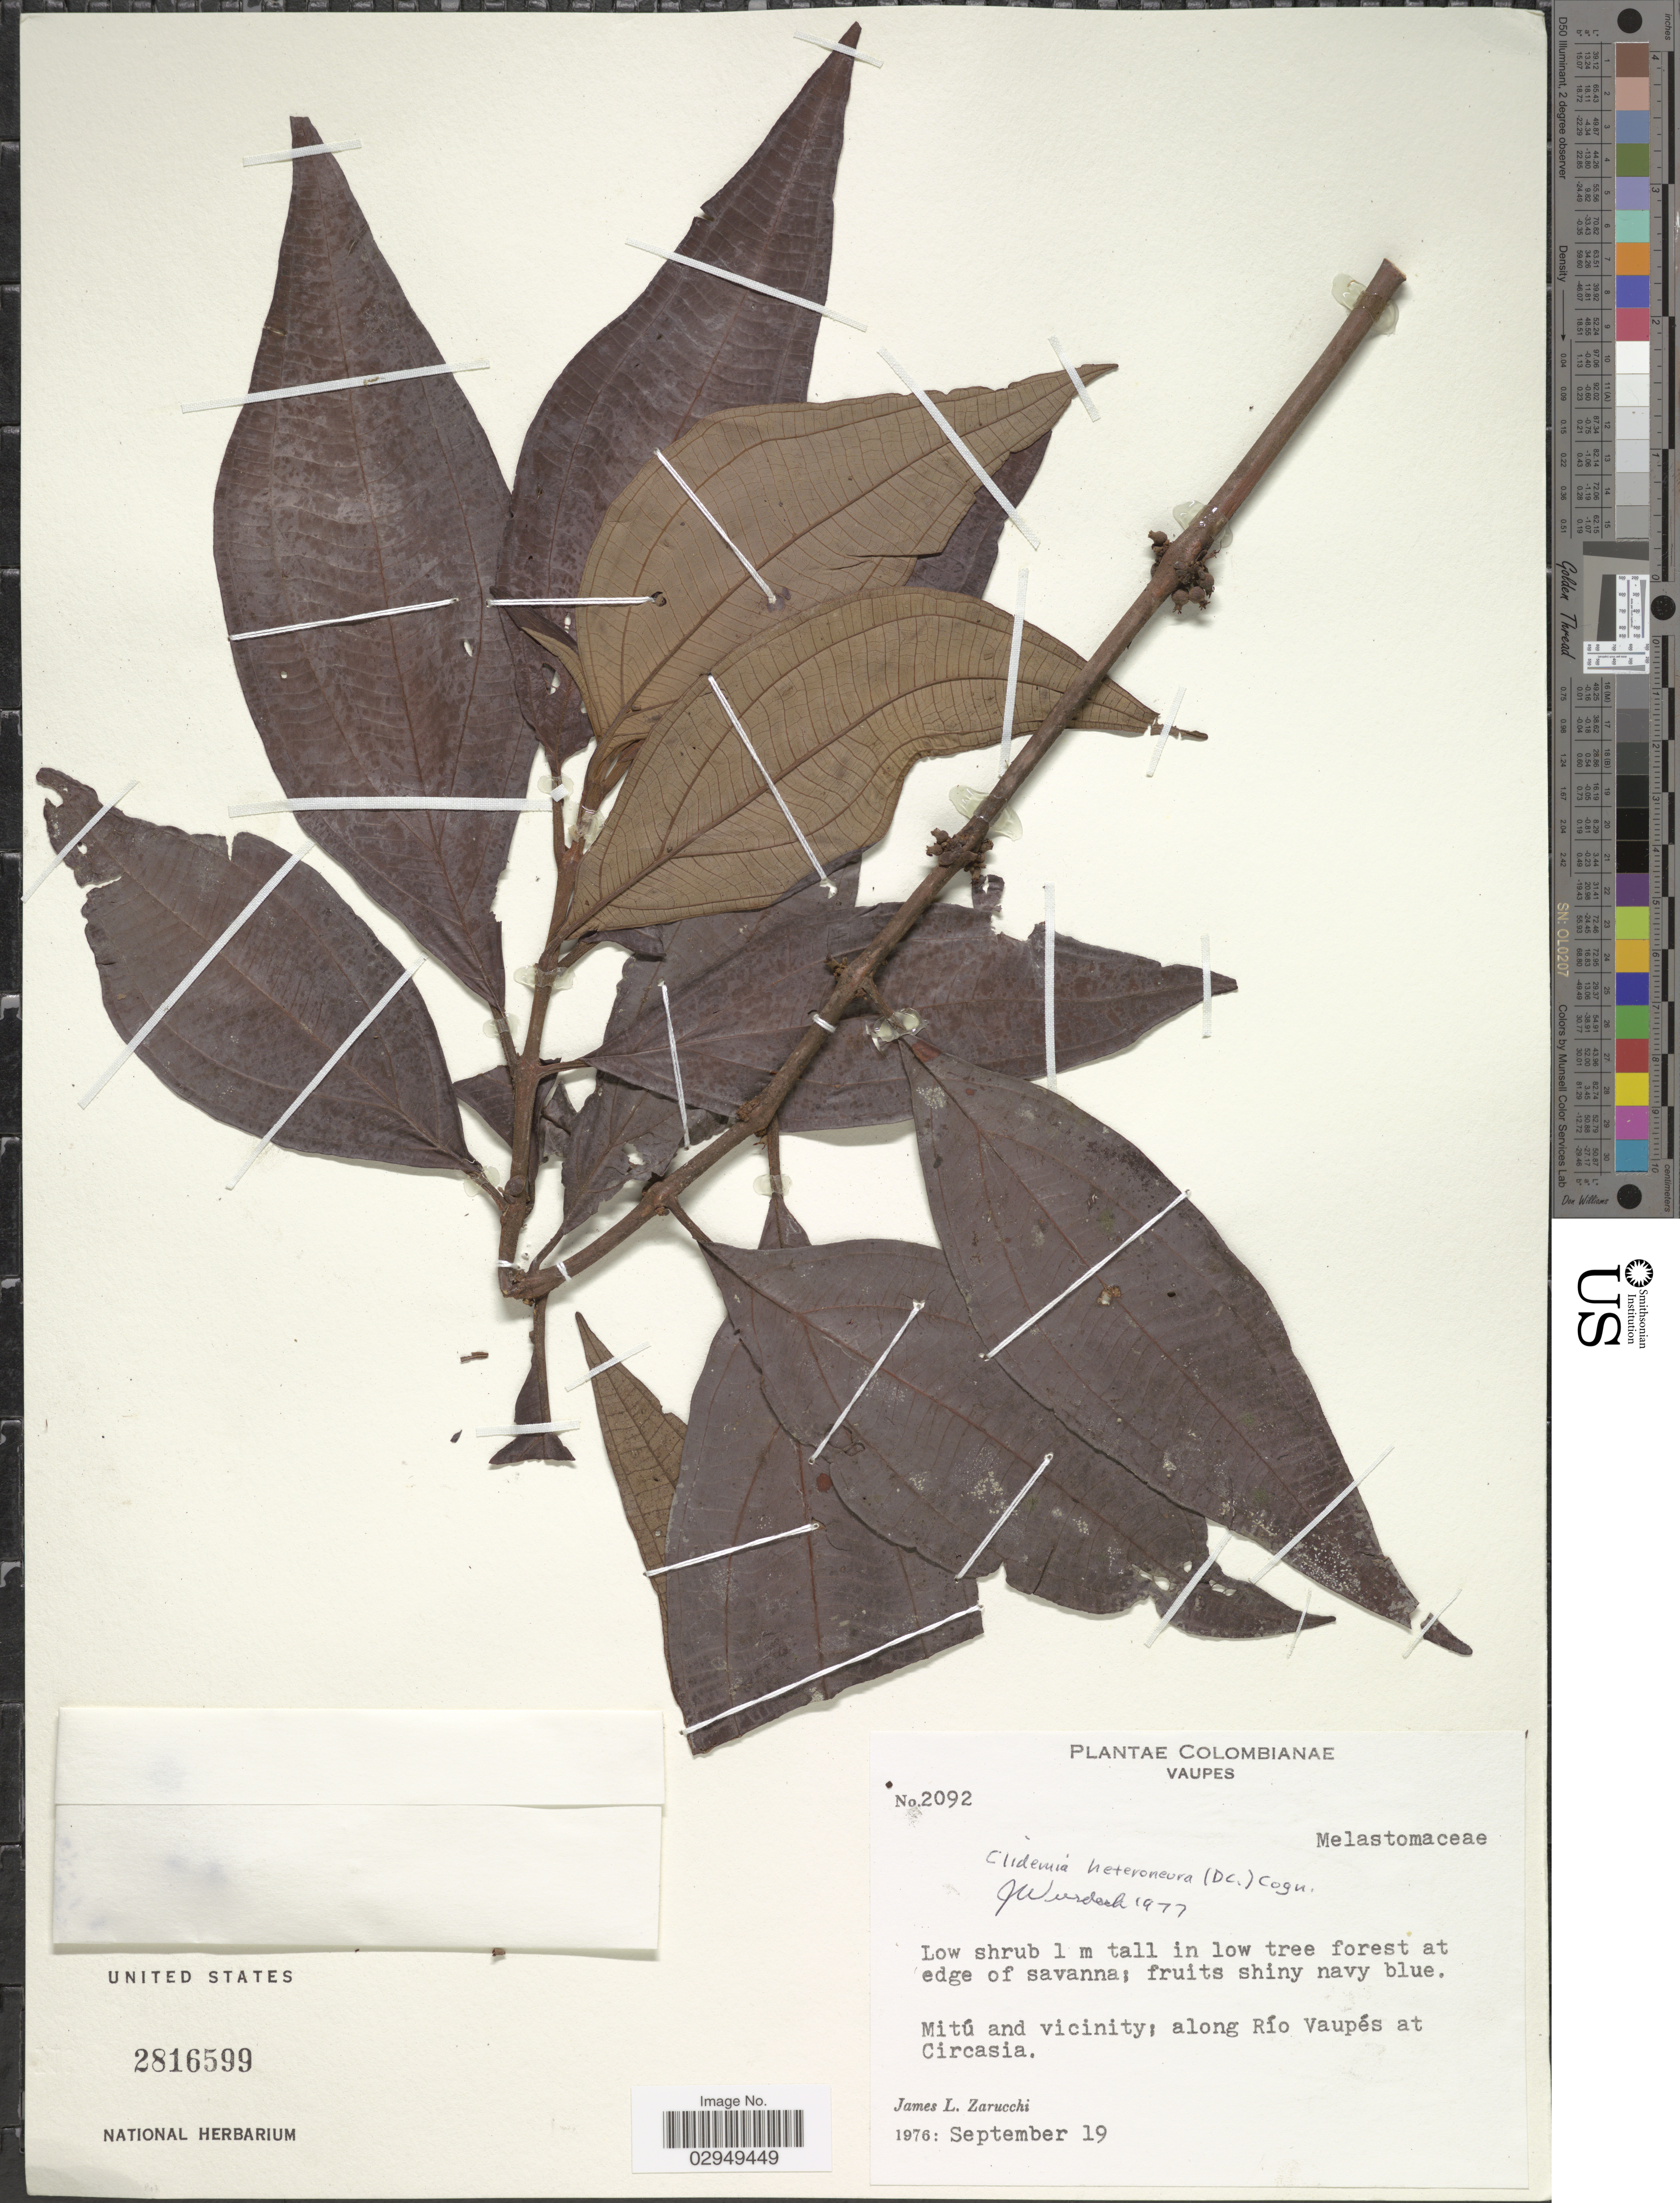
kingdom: Plantae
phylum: Tracheophyta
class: Magnoliopsida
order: Myrtales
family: Melastomataceae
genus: Clidemia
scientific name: Clidemia heteroneura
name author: (DC.) Cogn.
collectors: J. L. Zarucchi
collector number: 2092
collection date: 1976-09-19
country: Colombia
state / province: Vaupés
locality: Mitú and vicinity; along Río Vaupés at Circasia.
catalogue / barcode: US 2816599